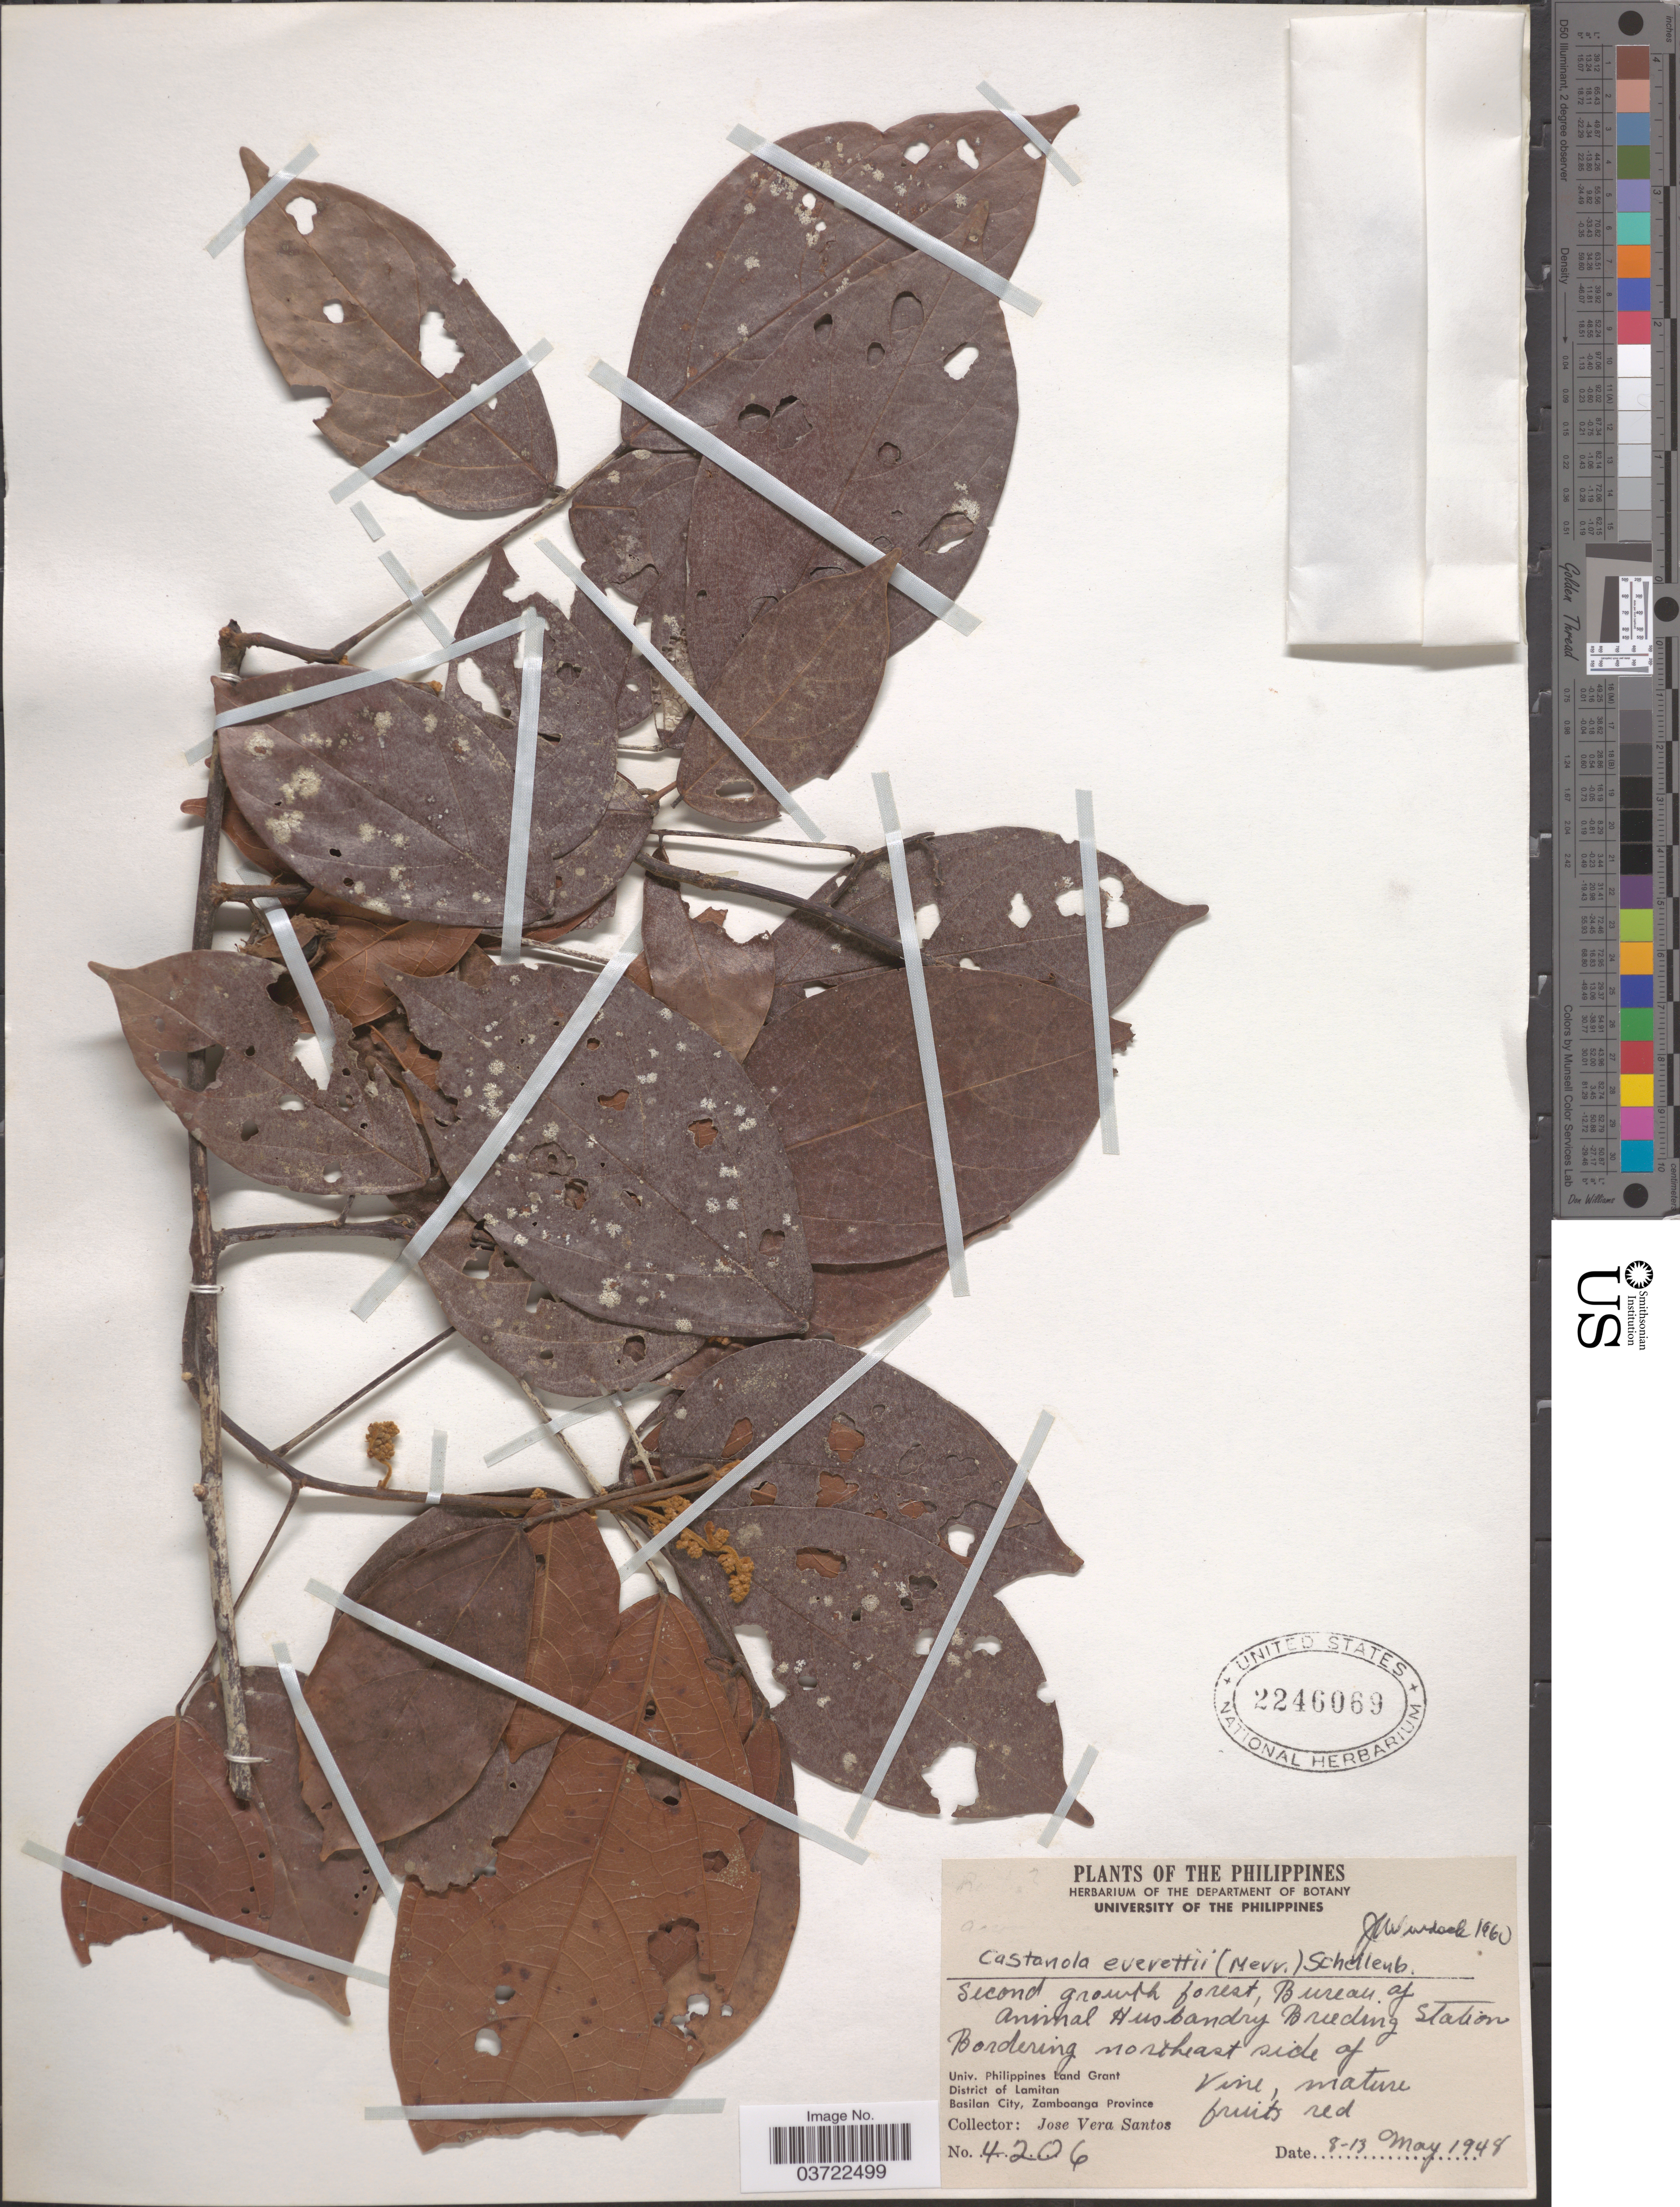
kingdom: Plantae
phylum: Tracheophyta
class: Magnoliopsida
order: Oxalidales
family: Connaraceae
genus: Agelaea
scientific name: Agelaea borneensis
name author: (Hook. f.) Merr.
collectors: J. V. Santos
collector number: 4206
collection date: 1948-05-08/1948-05-13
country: Philippines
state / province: Muslim Mindanao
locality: Bureau of Animal Husbandry Breeding Station. Bordering northeast side of Univ. Philippines Land Grant District of Lamitan. Basilan City, Zamboanga Province.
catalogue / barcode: US 2246069